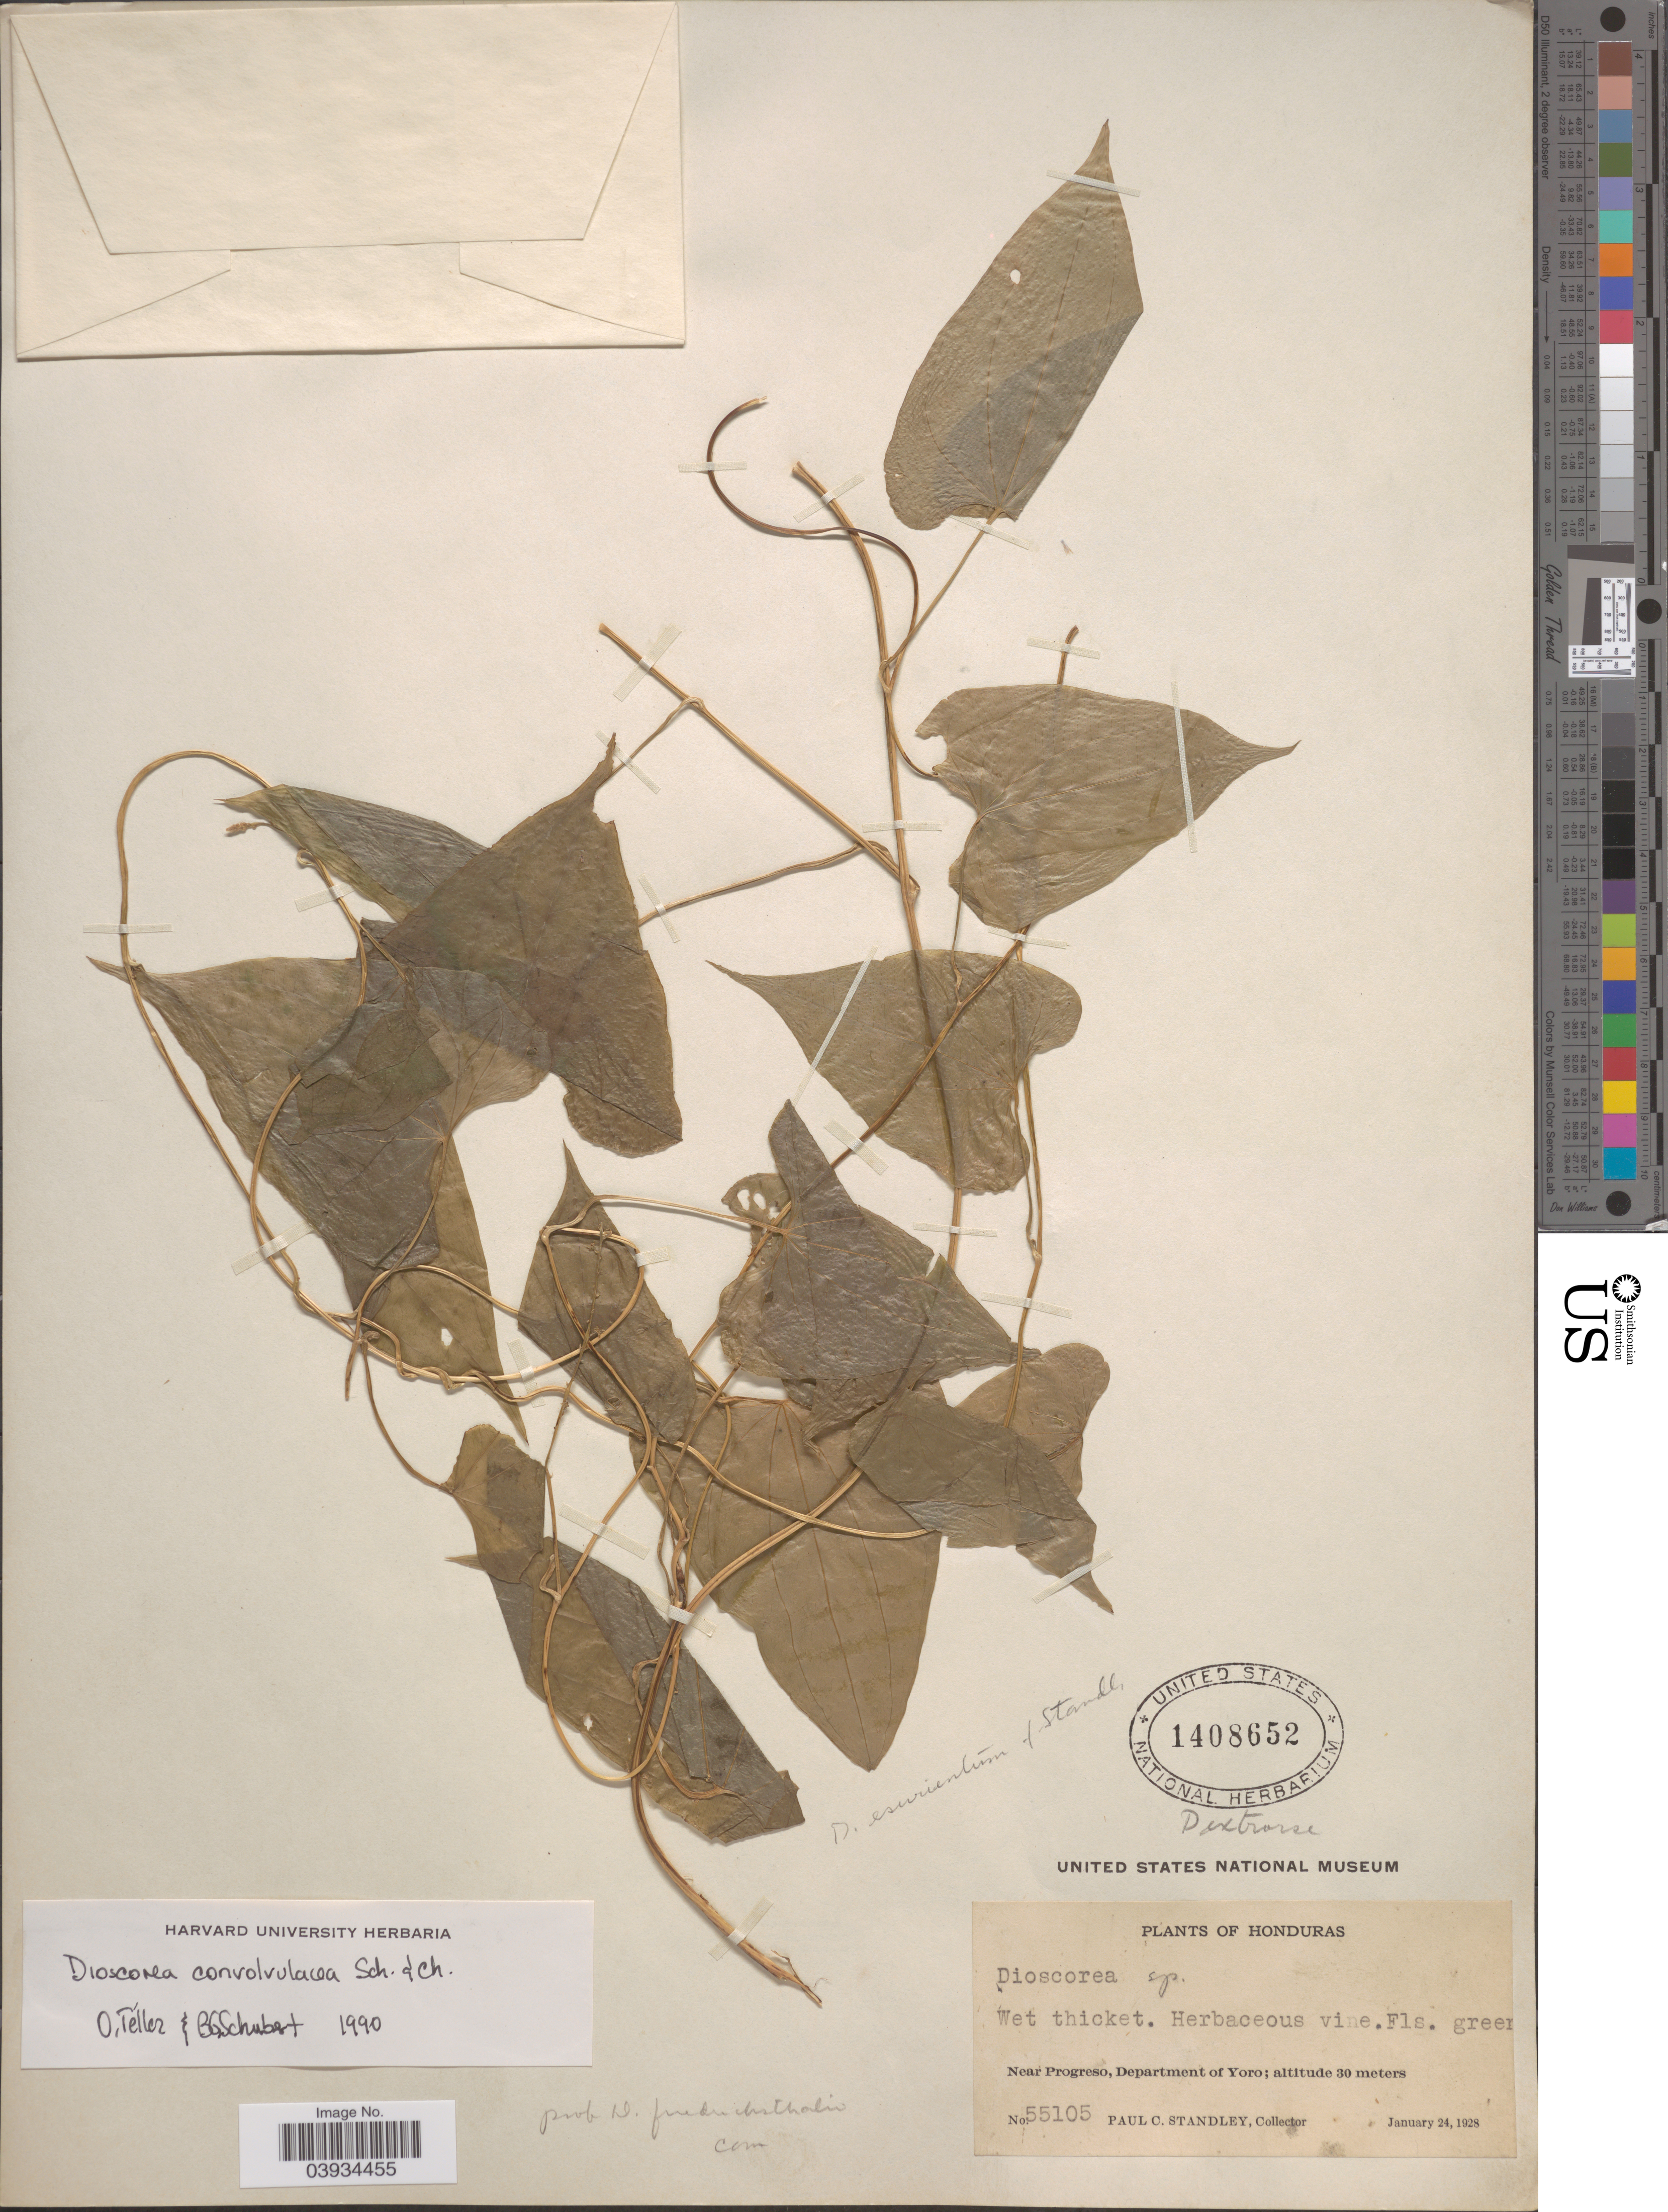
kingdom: Plantae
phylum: Tracheophyta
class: Liliopsida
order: Dioscoreales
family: Dioscoreaceae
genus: Dioscorea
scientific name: Dioscorea convolvulacea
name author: Schltdl. & Cham.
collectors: P. C. Standley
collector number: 55105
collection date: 1928-01-24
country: Honduras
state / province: Yoro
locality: Near Progreso, Department of Yoro.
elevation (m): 30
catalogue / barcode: US 1408652